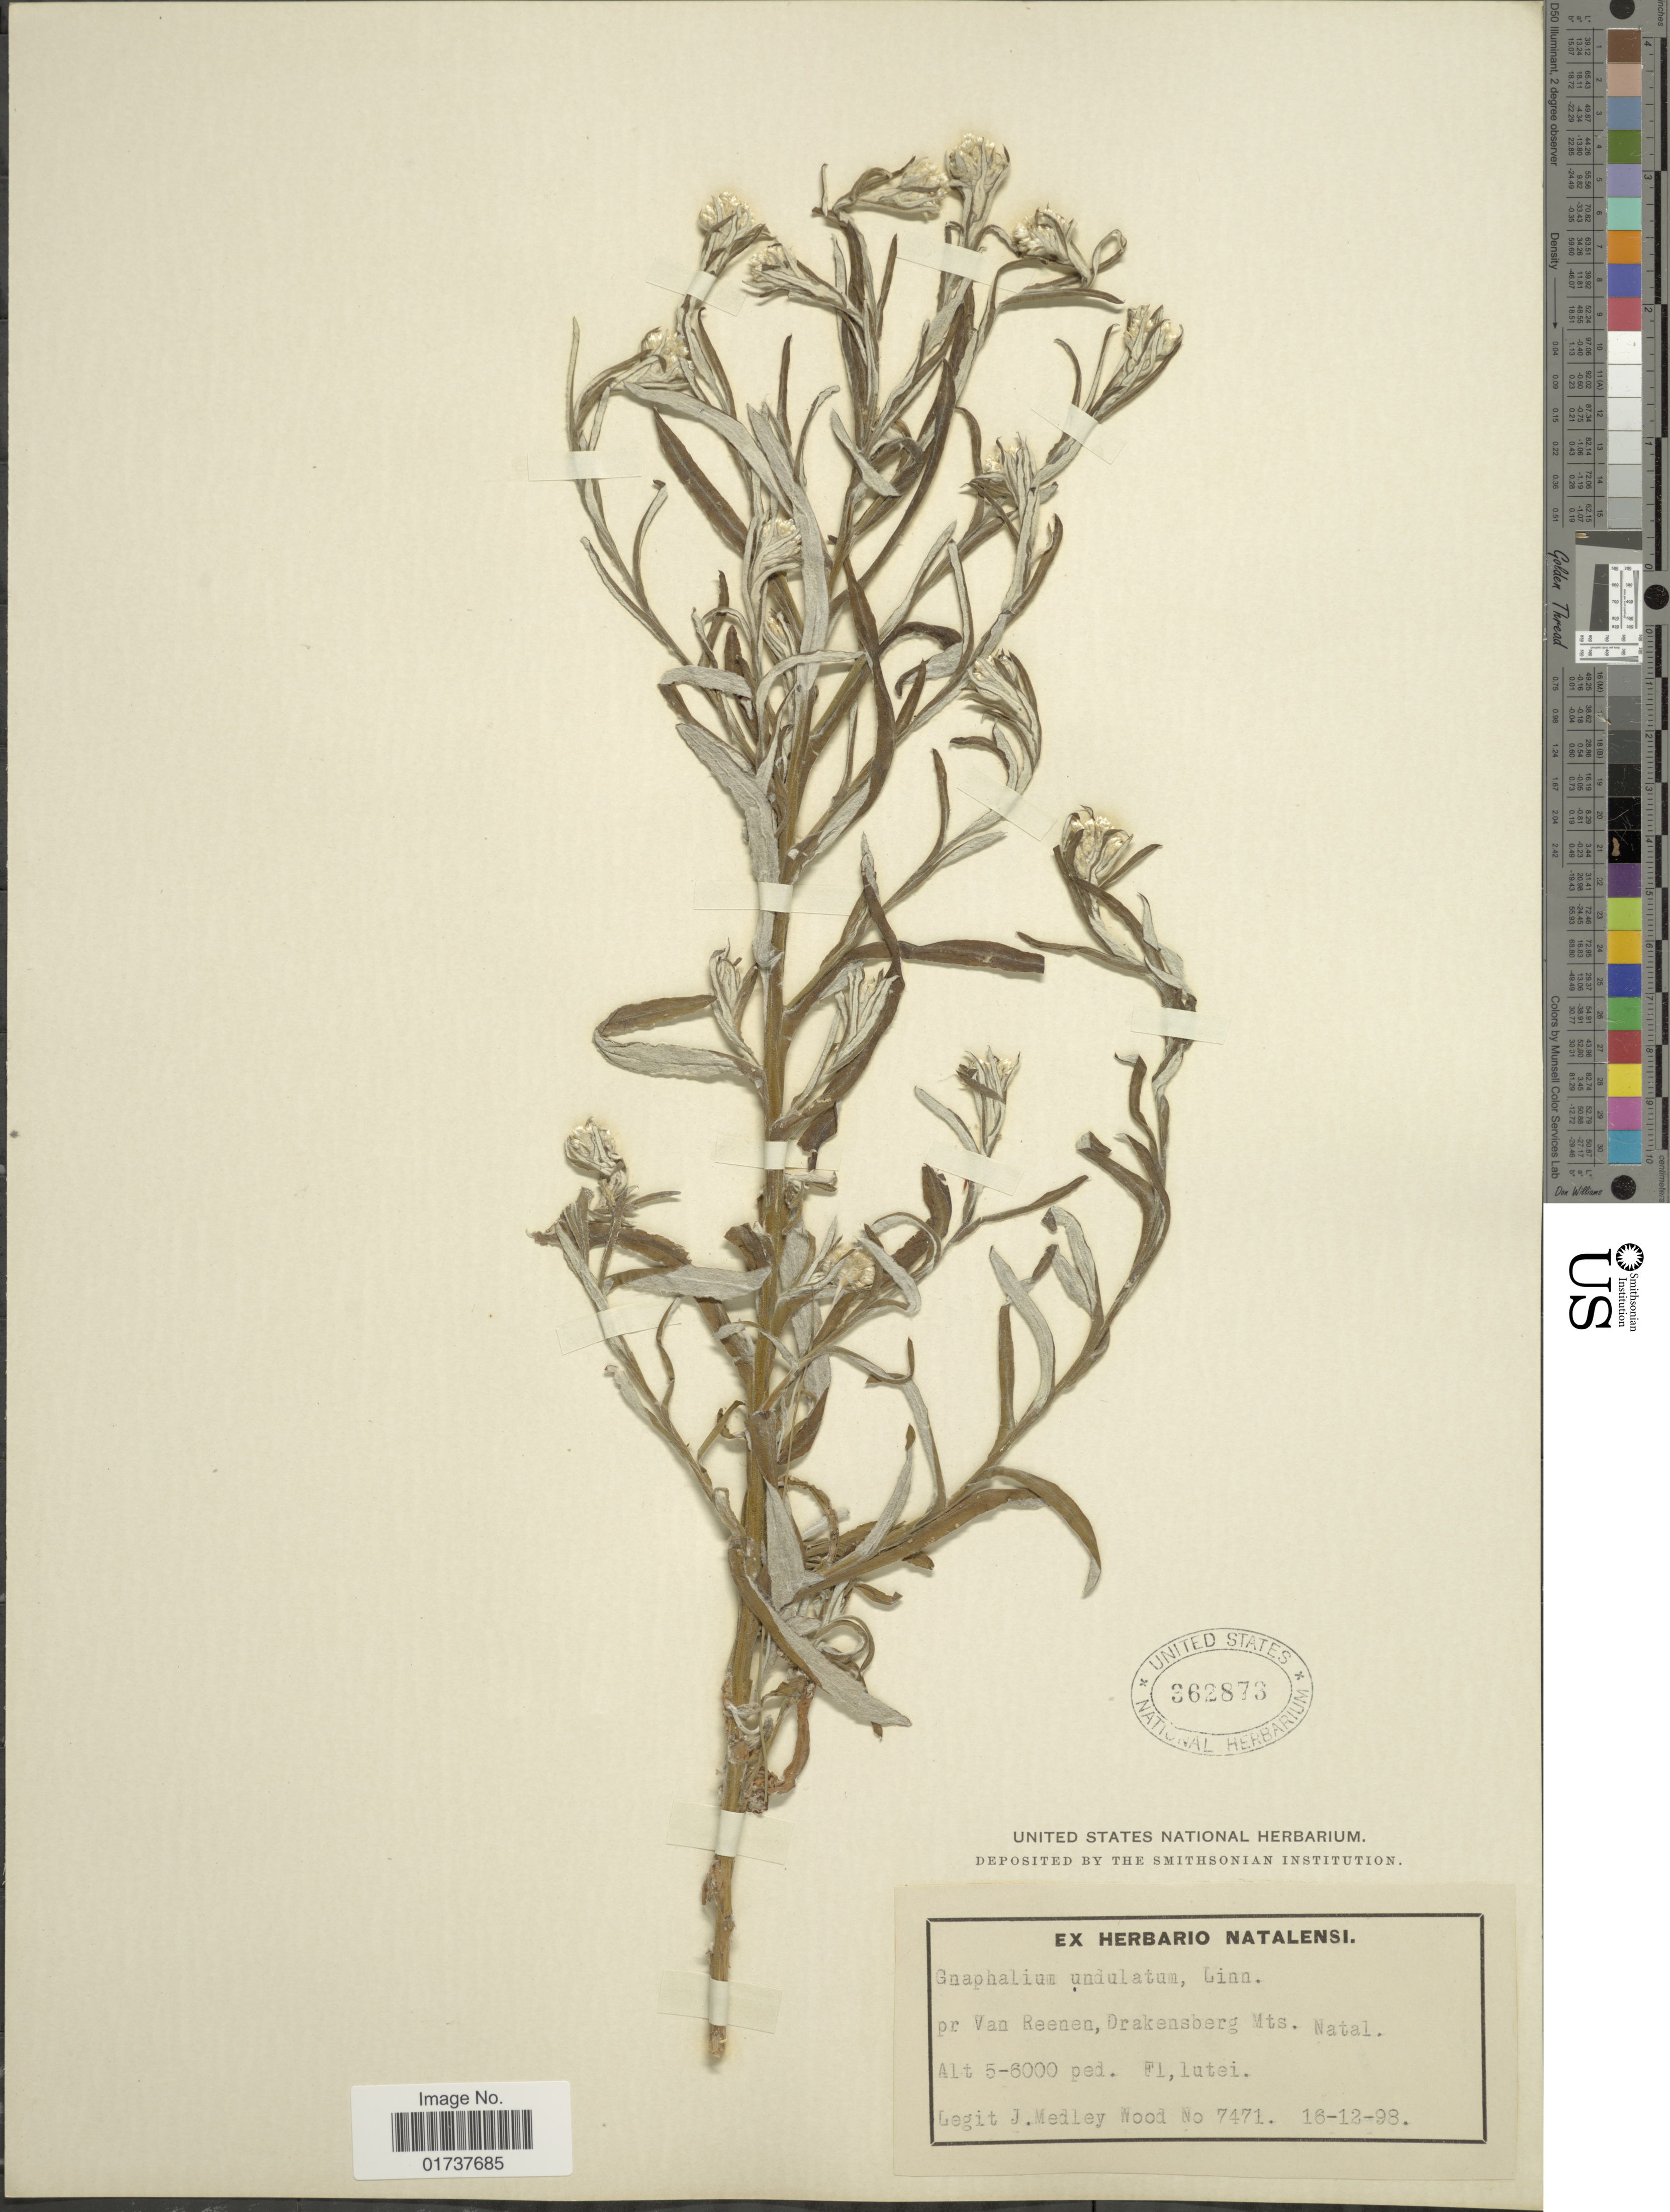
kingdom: Plantae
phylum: Tracheophyta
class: Magnoliopsida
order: Asterales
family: Asteraceae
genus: Gnaphalium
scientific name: Gnaphalium undulatum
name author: L.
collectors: J. Medley Wood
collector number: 7471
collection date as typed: Transcribed d/m/y: 16/12/98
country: South Africa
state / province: KwaZulu-Natal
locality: Pr. Van Raenen, Drakensbreg Mts., Natal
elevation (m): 1524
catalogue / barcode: US 362873